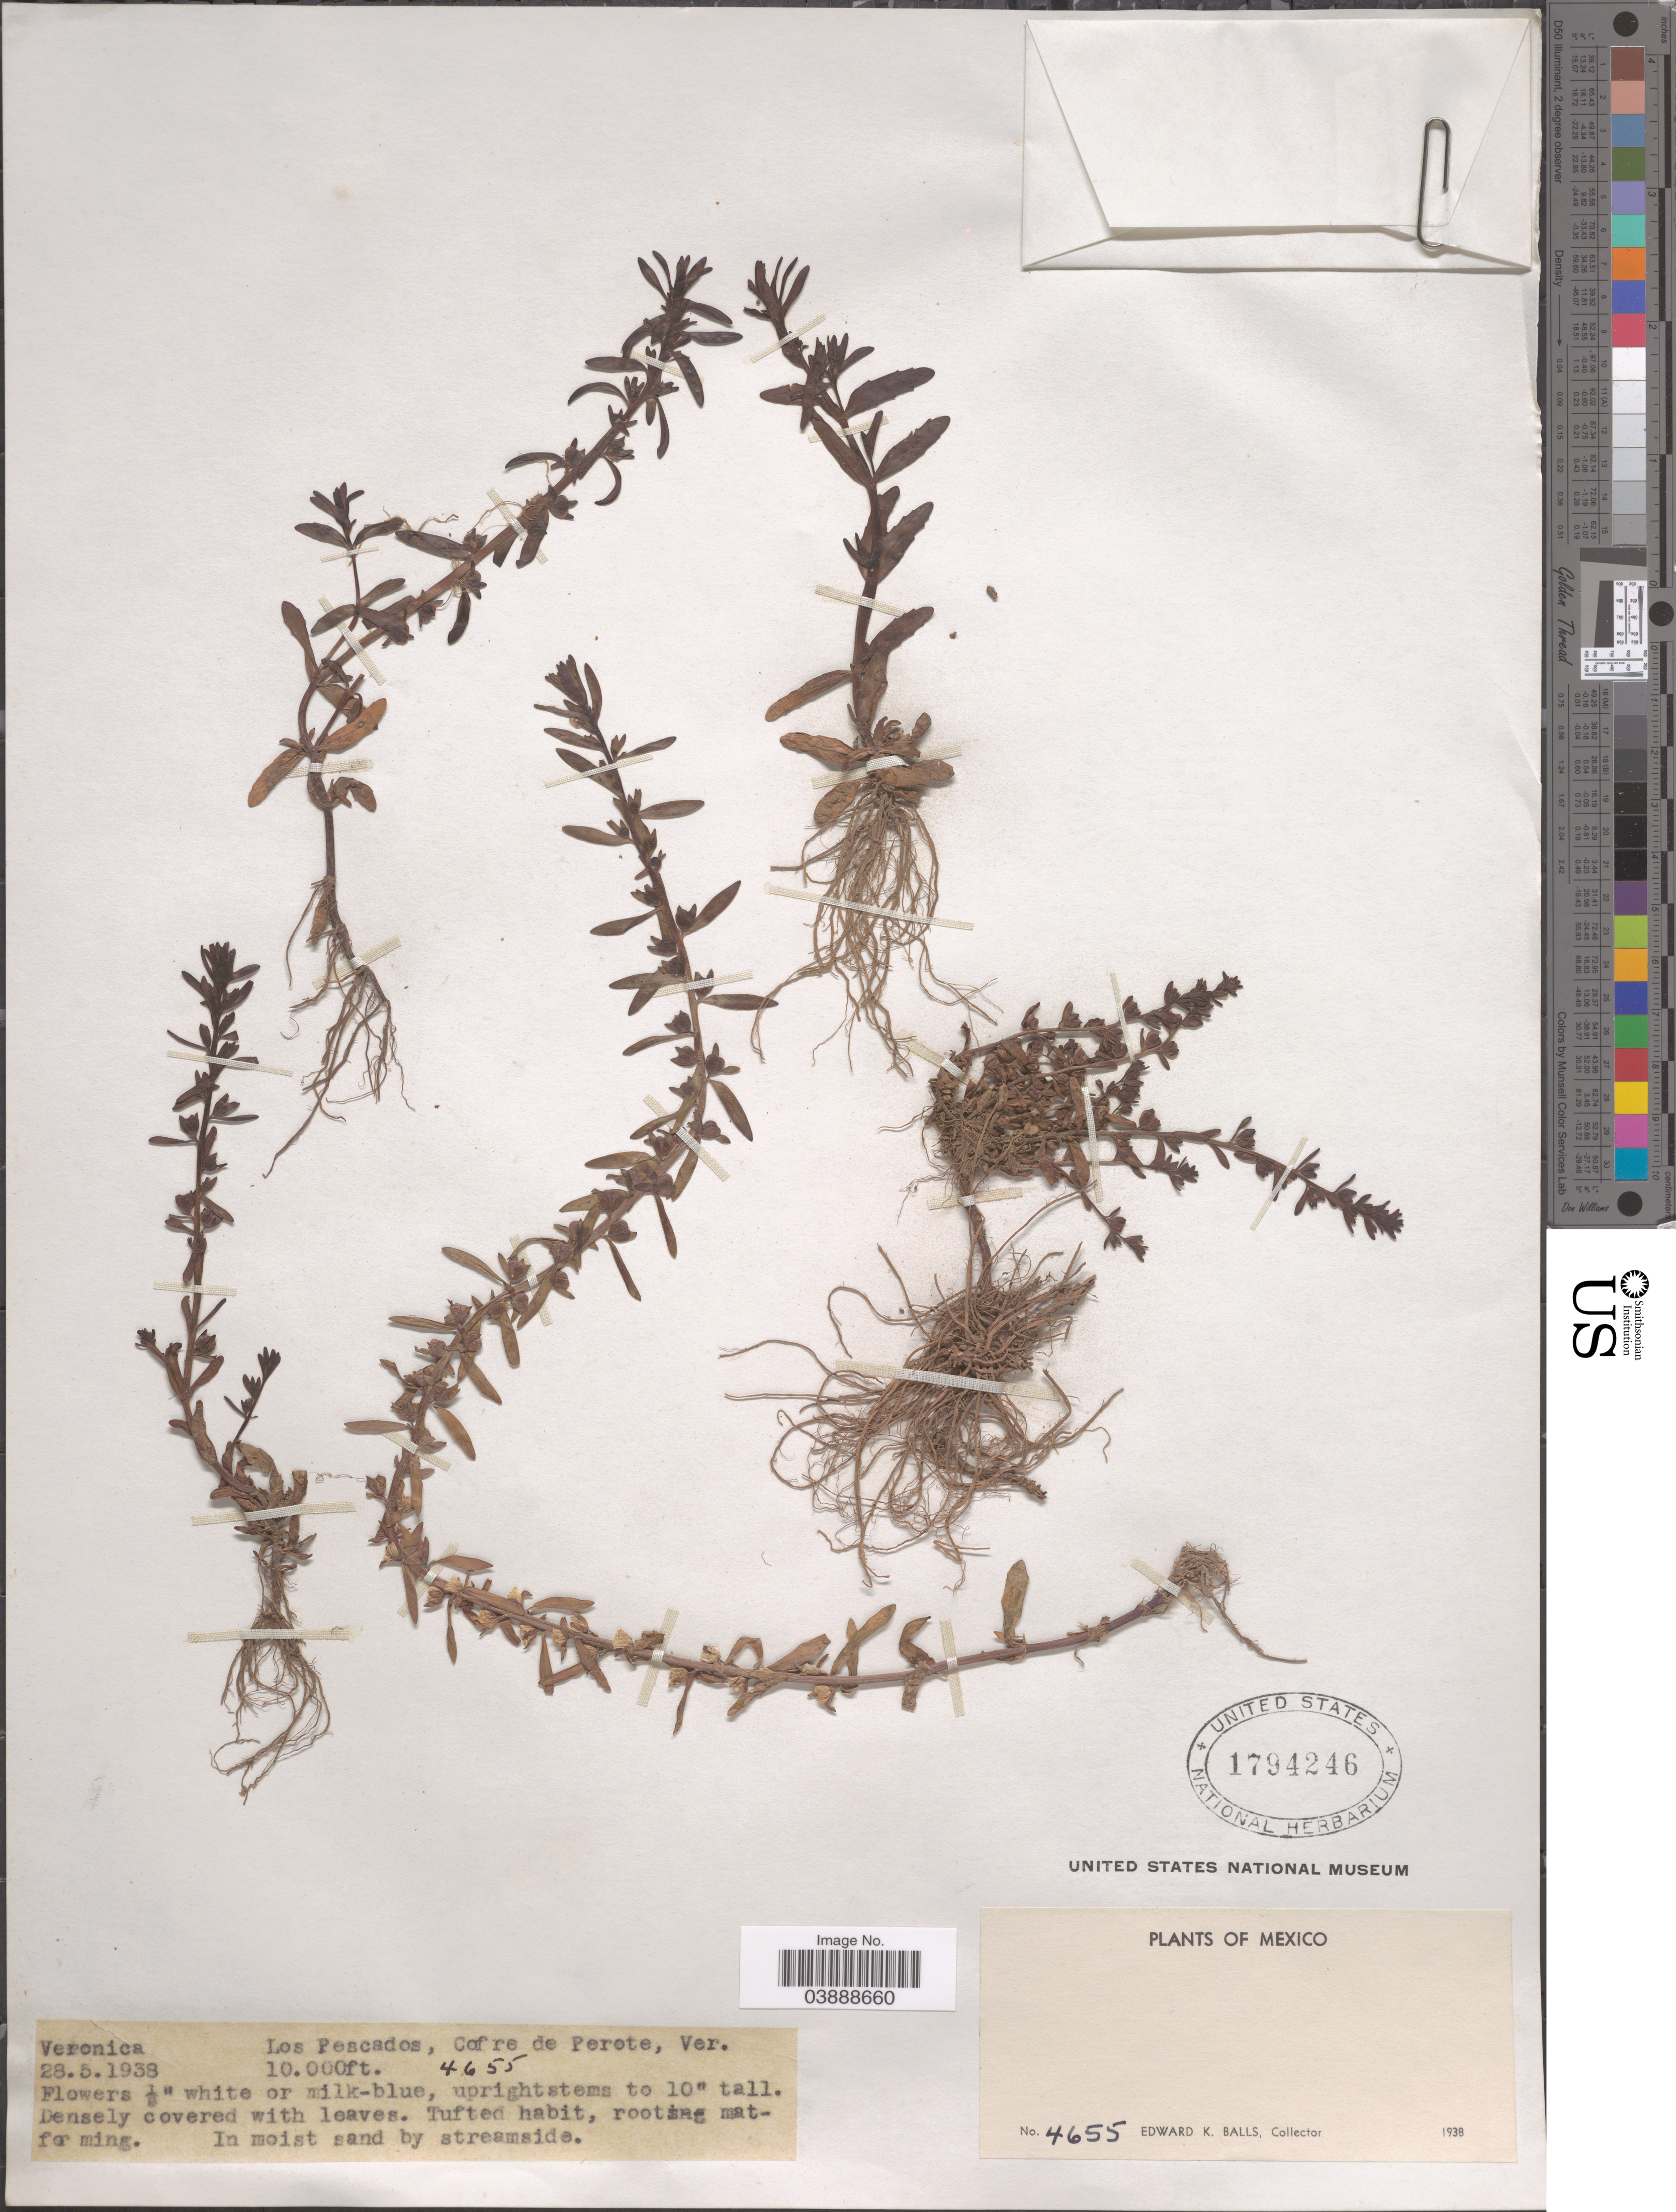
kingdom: Plantae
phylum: Tracheophyta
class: Magnoliopsida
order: Lamiales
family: Plantaginaceae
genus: Veronica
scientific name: Veronica peregrina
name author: L.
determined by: Albach, Dirk C.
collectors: E. K. Balls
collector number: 4655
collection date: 1938-05-28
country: Mexico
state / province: Veracruz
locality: Los Pescados, Cofre de Perote.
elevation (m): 3048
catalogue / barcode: US 1794246